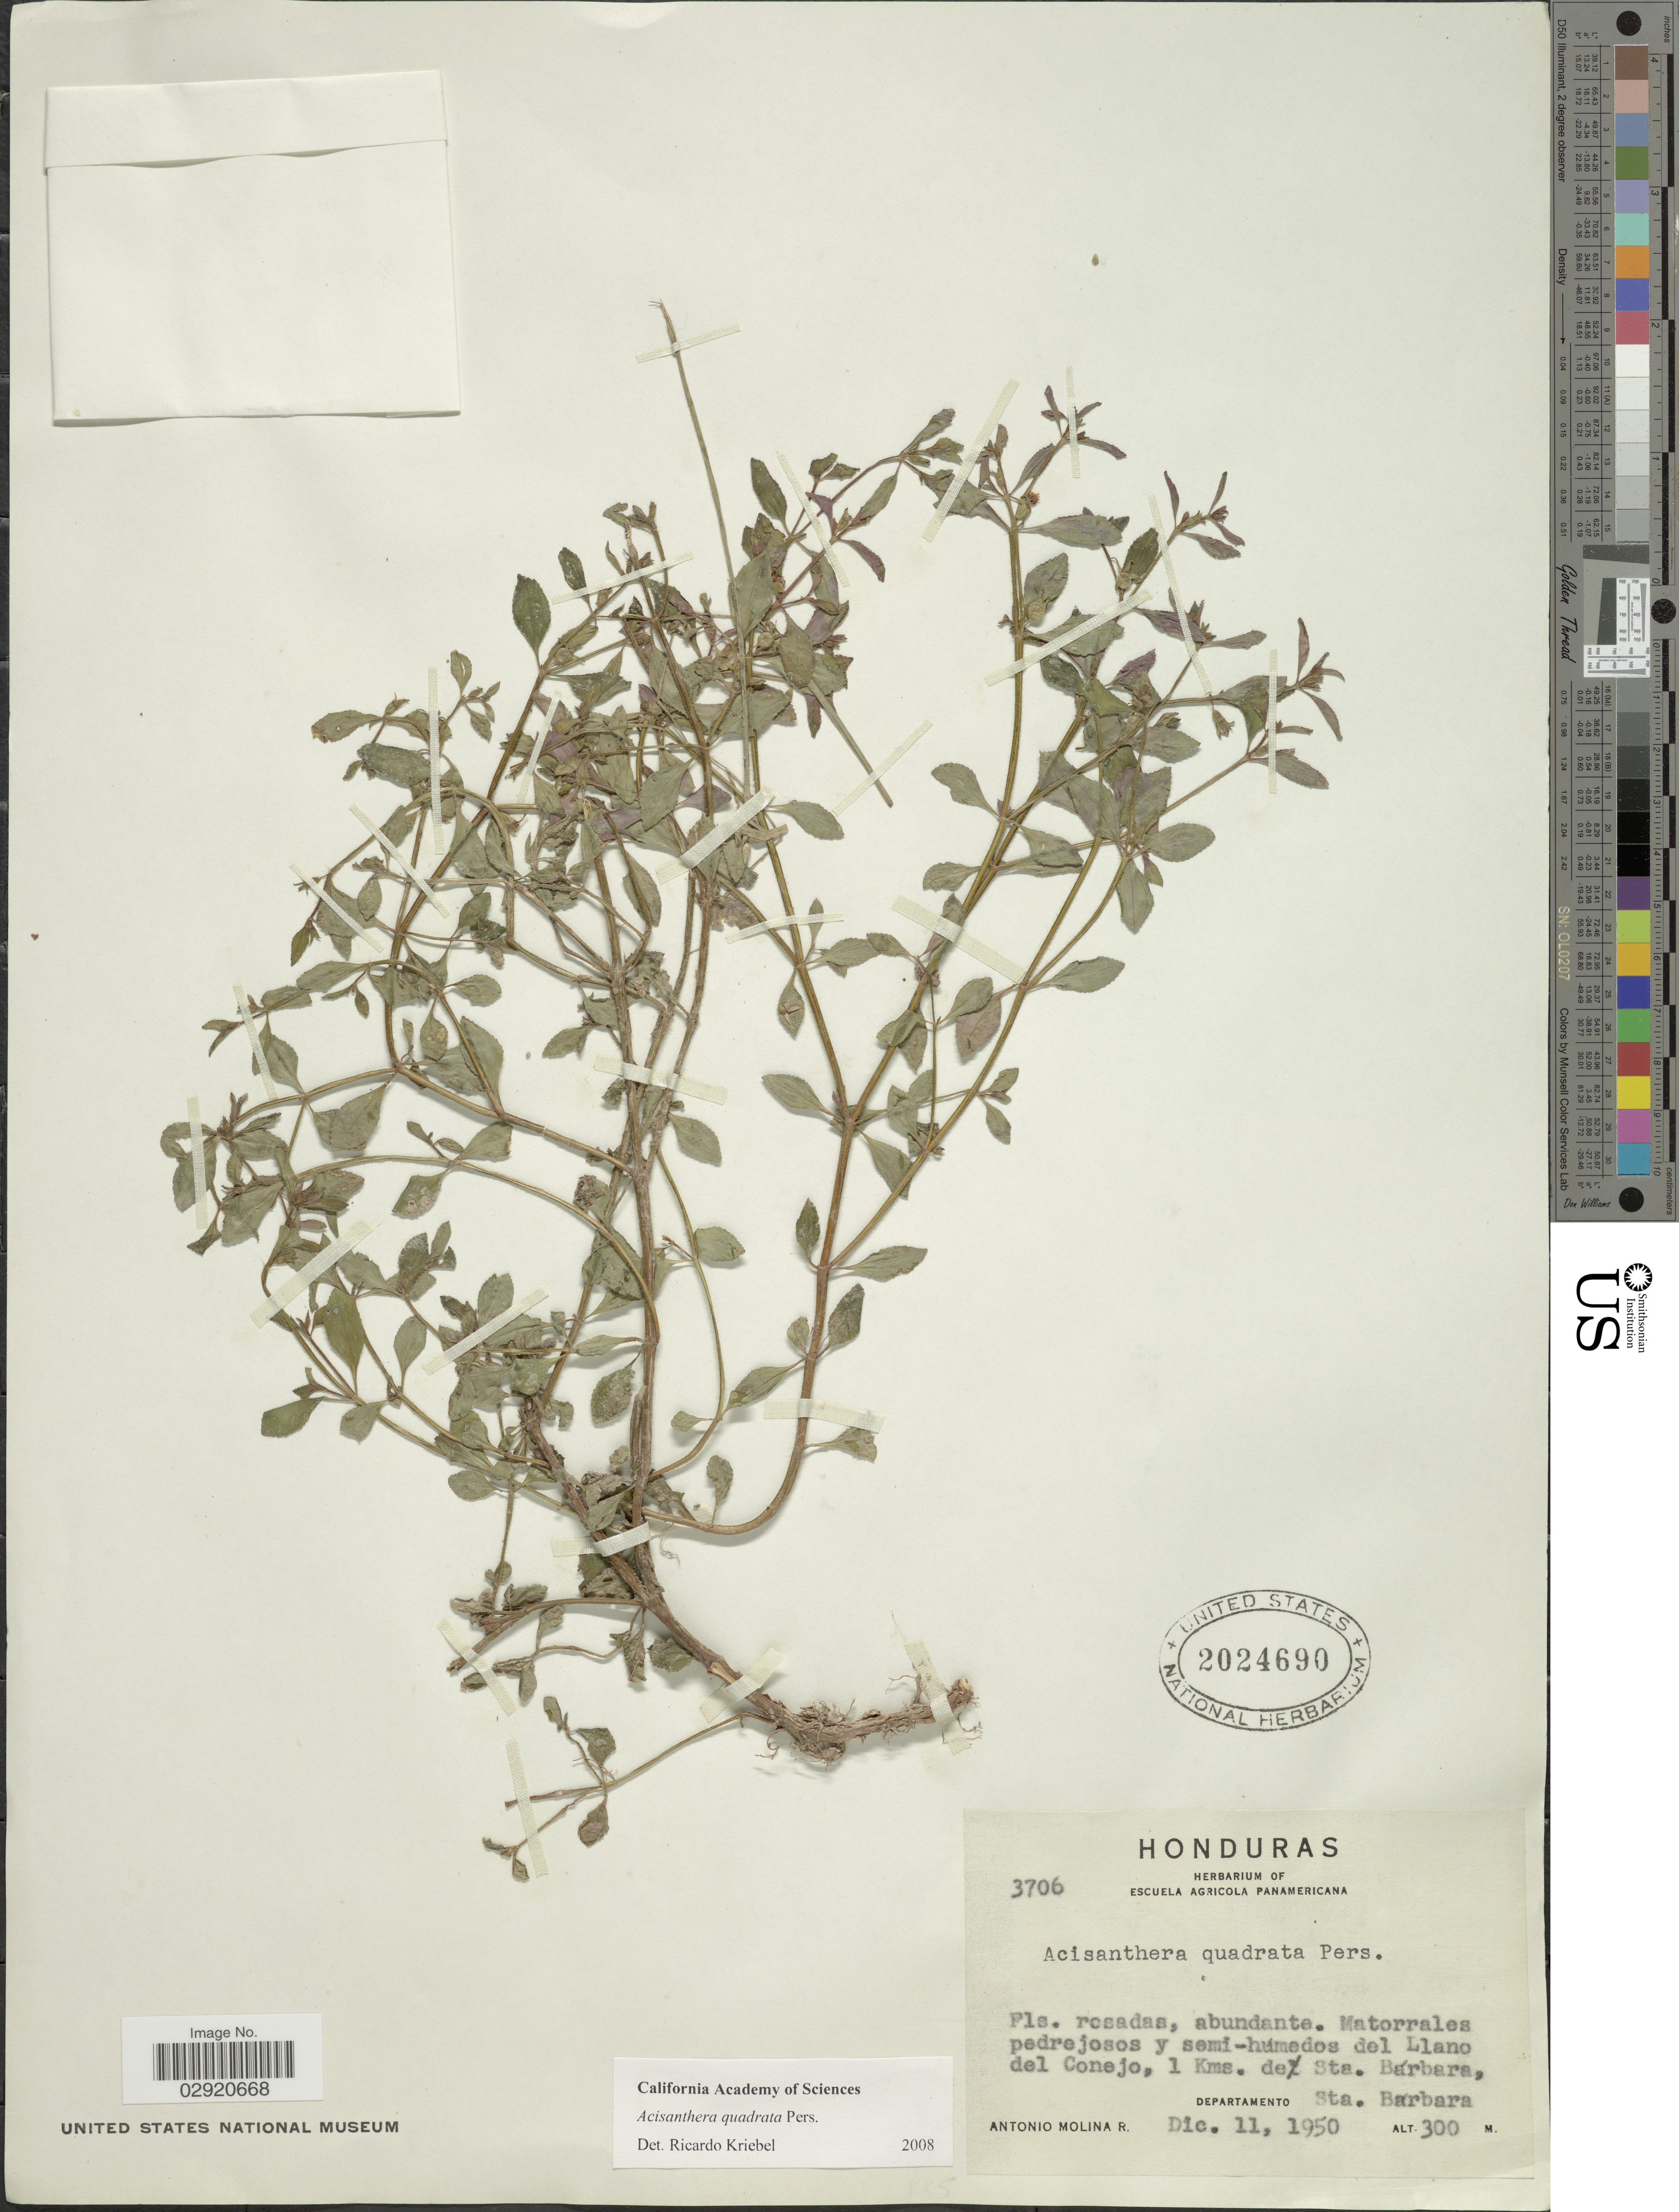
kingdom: Plantae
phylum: Tracheophyta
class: Magnoliopsida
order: Myrtales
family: Melastomataceae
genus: Acisanthera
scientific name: Acisanthera erecta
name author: Gleason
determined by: Nunes da Silva, Diego, (RB), Jardim Botanico do Rio de Janeiro - Herbario (BRAZIL)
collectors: A. Molina R.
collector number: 3706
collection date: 1950-12-11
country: Honduras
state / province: Santa Bárbara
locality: Llano del Conejo, 1 Kms. de Sta. Bárbara, Departamento Sta. Barbara.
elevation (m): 300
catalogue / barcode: US 2024690